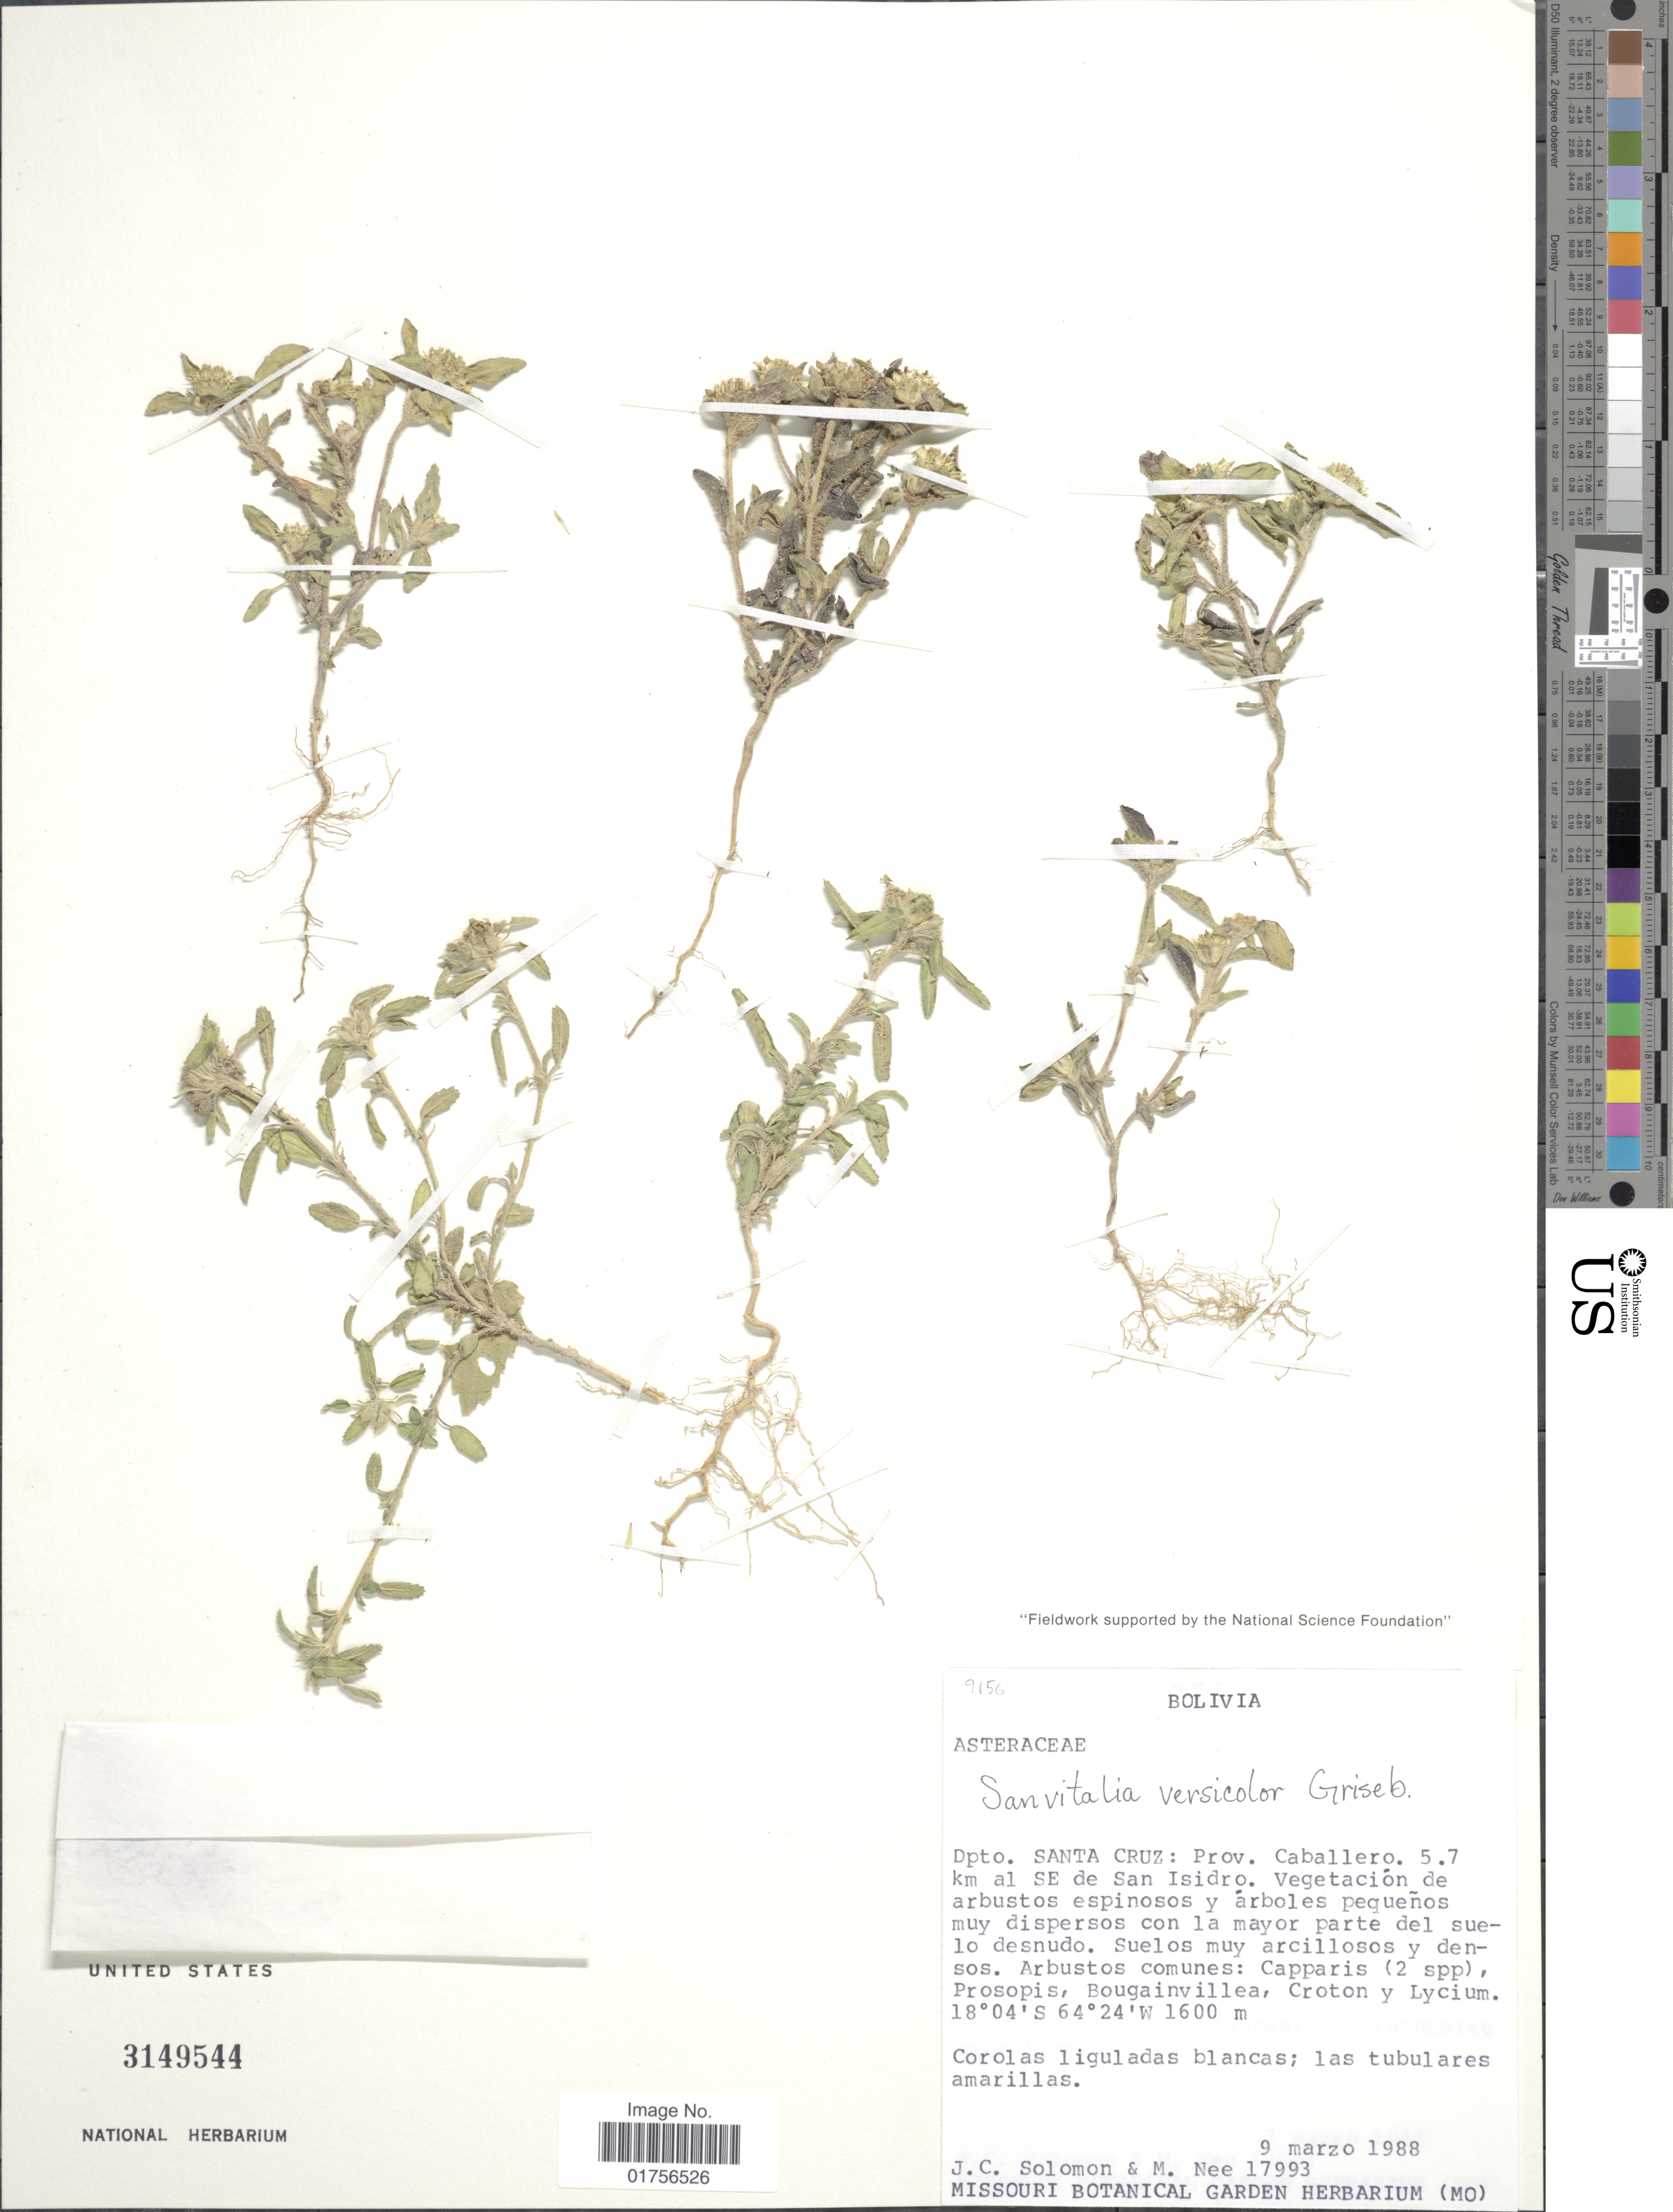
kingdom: Plantae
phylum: Tracheophyta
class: Magnoliopsida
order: Asterales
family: Asteraceae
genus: Sanvitalia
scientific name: Sanvitalia versicolor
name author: Griseb.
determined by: Skibicki, Samuel V.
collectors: J. C. Solomon & M. Nee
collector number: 17993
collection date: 1988-03-09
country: Bolivia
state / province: Santa Cruz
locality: Dpto. Santa Cruz: Prov. Caballero 5.7 km al SE de San Isidro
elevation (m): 1600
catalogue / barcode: US 3149544